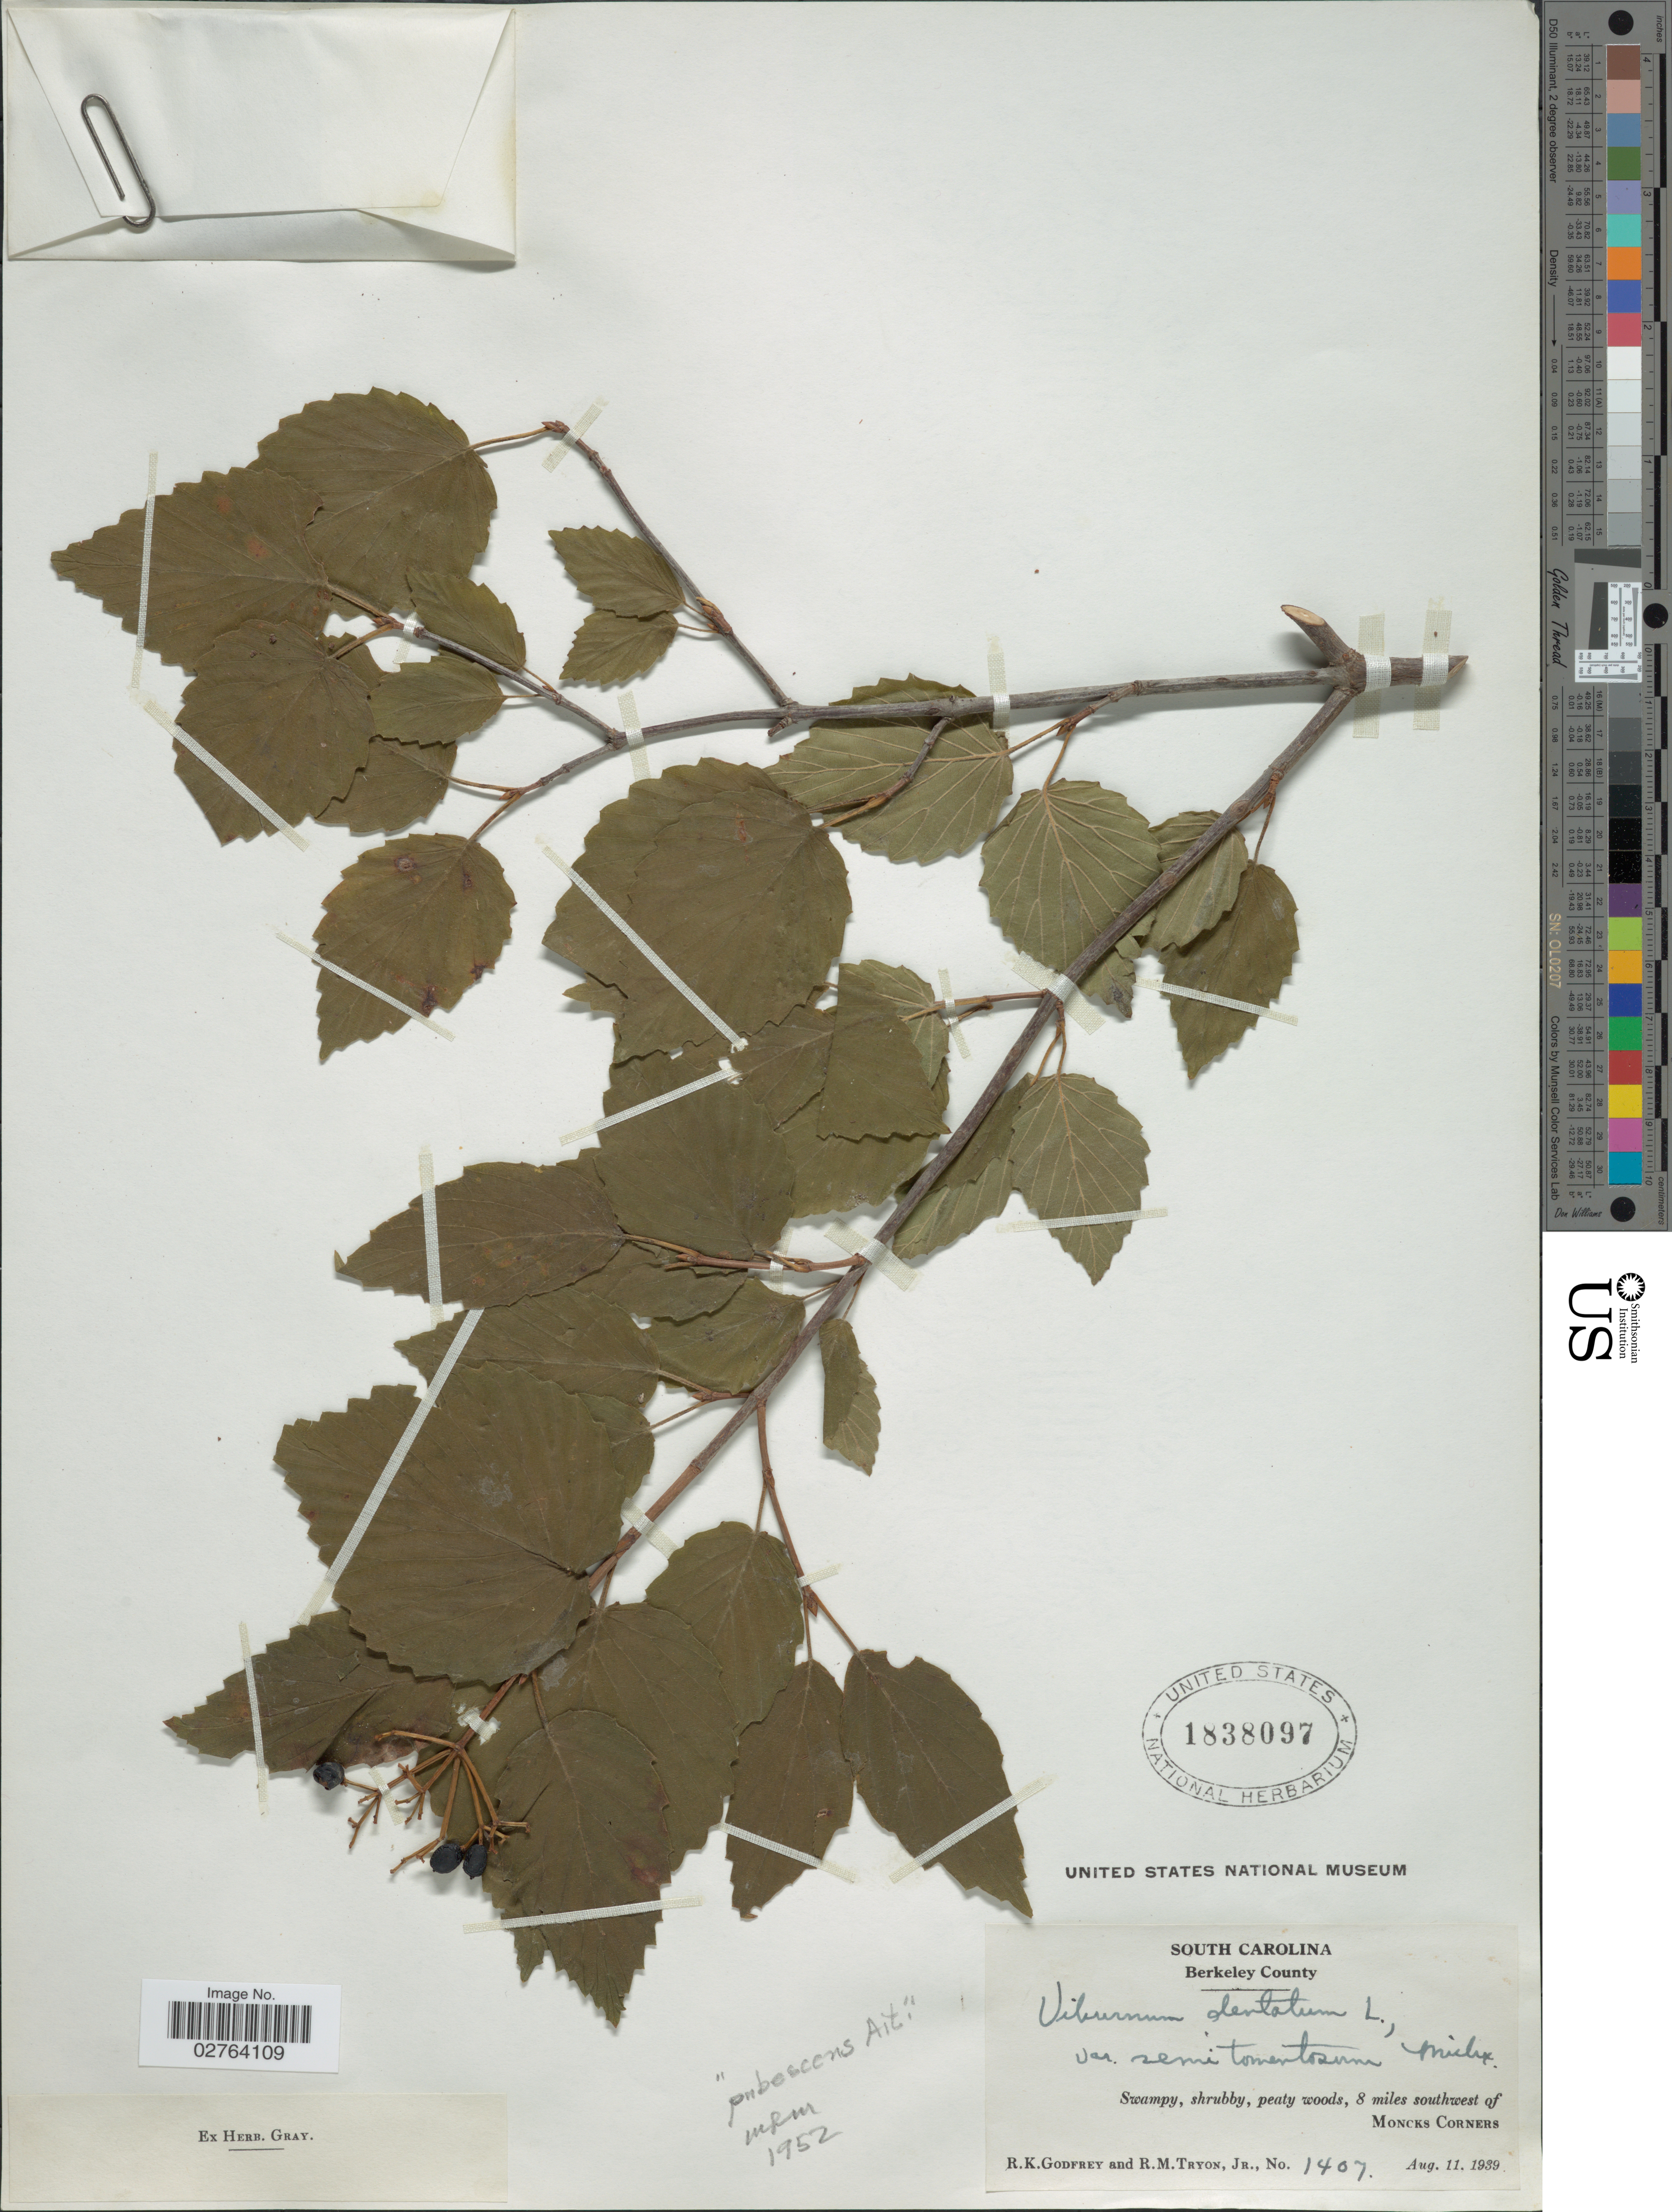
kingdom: Plantae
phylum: Tracheophyta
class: Magnoliopsida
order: Dipsacales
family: Viburnaceae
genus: Viburnum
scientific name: Viburnum pubescens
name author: (Aiton) Pursh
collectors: R. K. Godfrey & R. Tyron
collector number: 1407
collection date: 1939-08-11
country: United States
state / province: South Carolina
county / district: Berkeley County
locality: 8 miles southwest of Moncks Corners.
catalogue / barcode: US 1838097